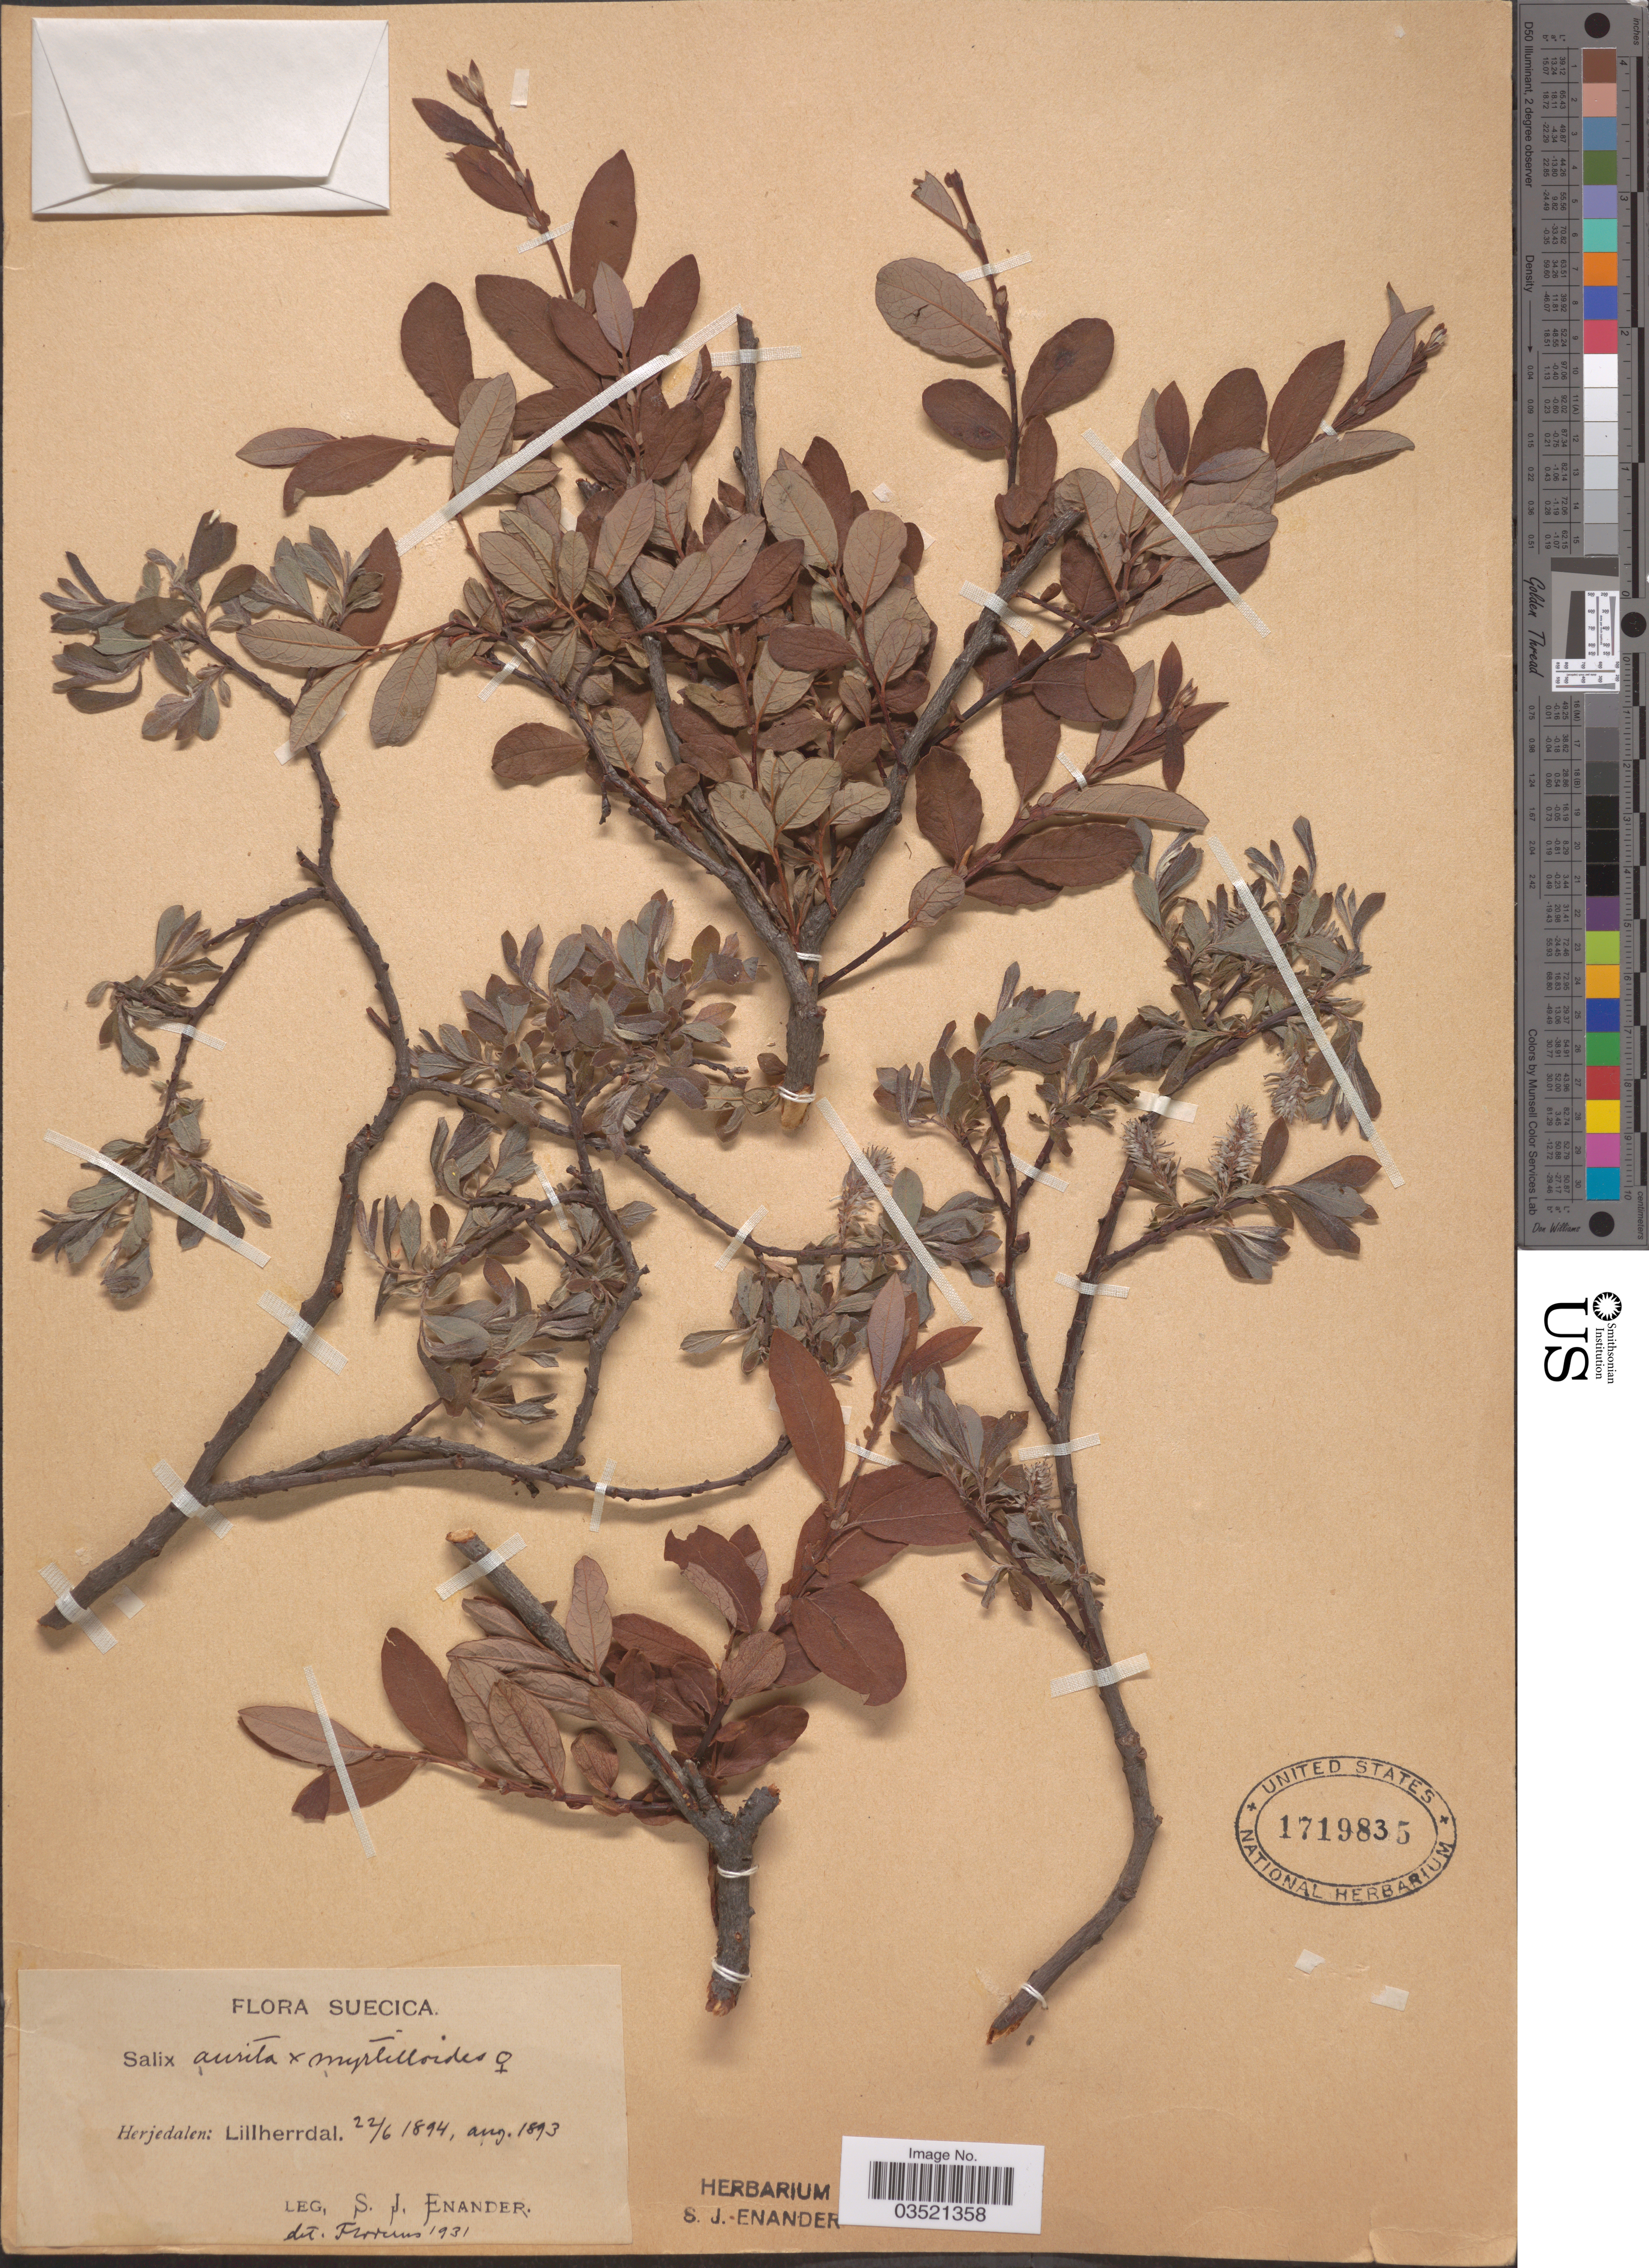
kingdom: Plantae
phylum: Tracheophyta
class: Magnoliopsida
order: Malpighiales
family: Salicaceae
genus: Salix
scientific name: Salix aurita x S. herbacea f. acutifolia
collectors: S. Enander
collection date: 1893-08/1894-06-22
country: Sweden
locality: Suecica. Herjedalen: Lillherrdal.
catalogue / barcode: US 1719835